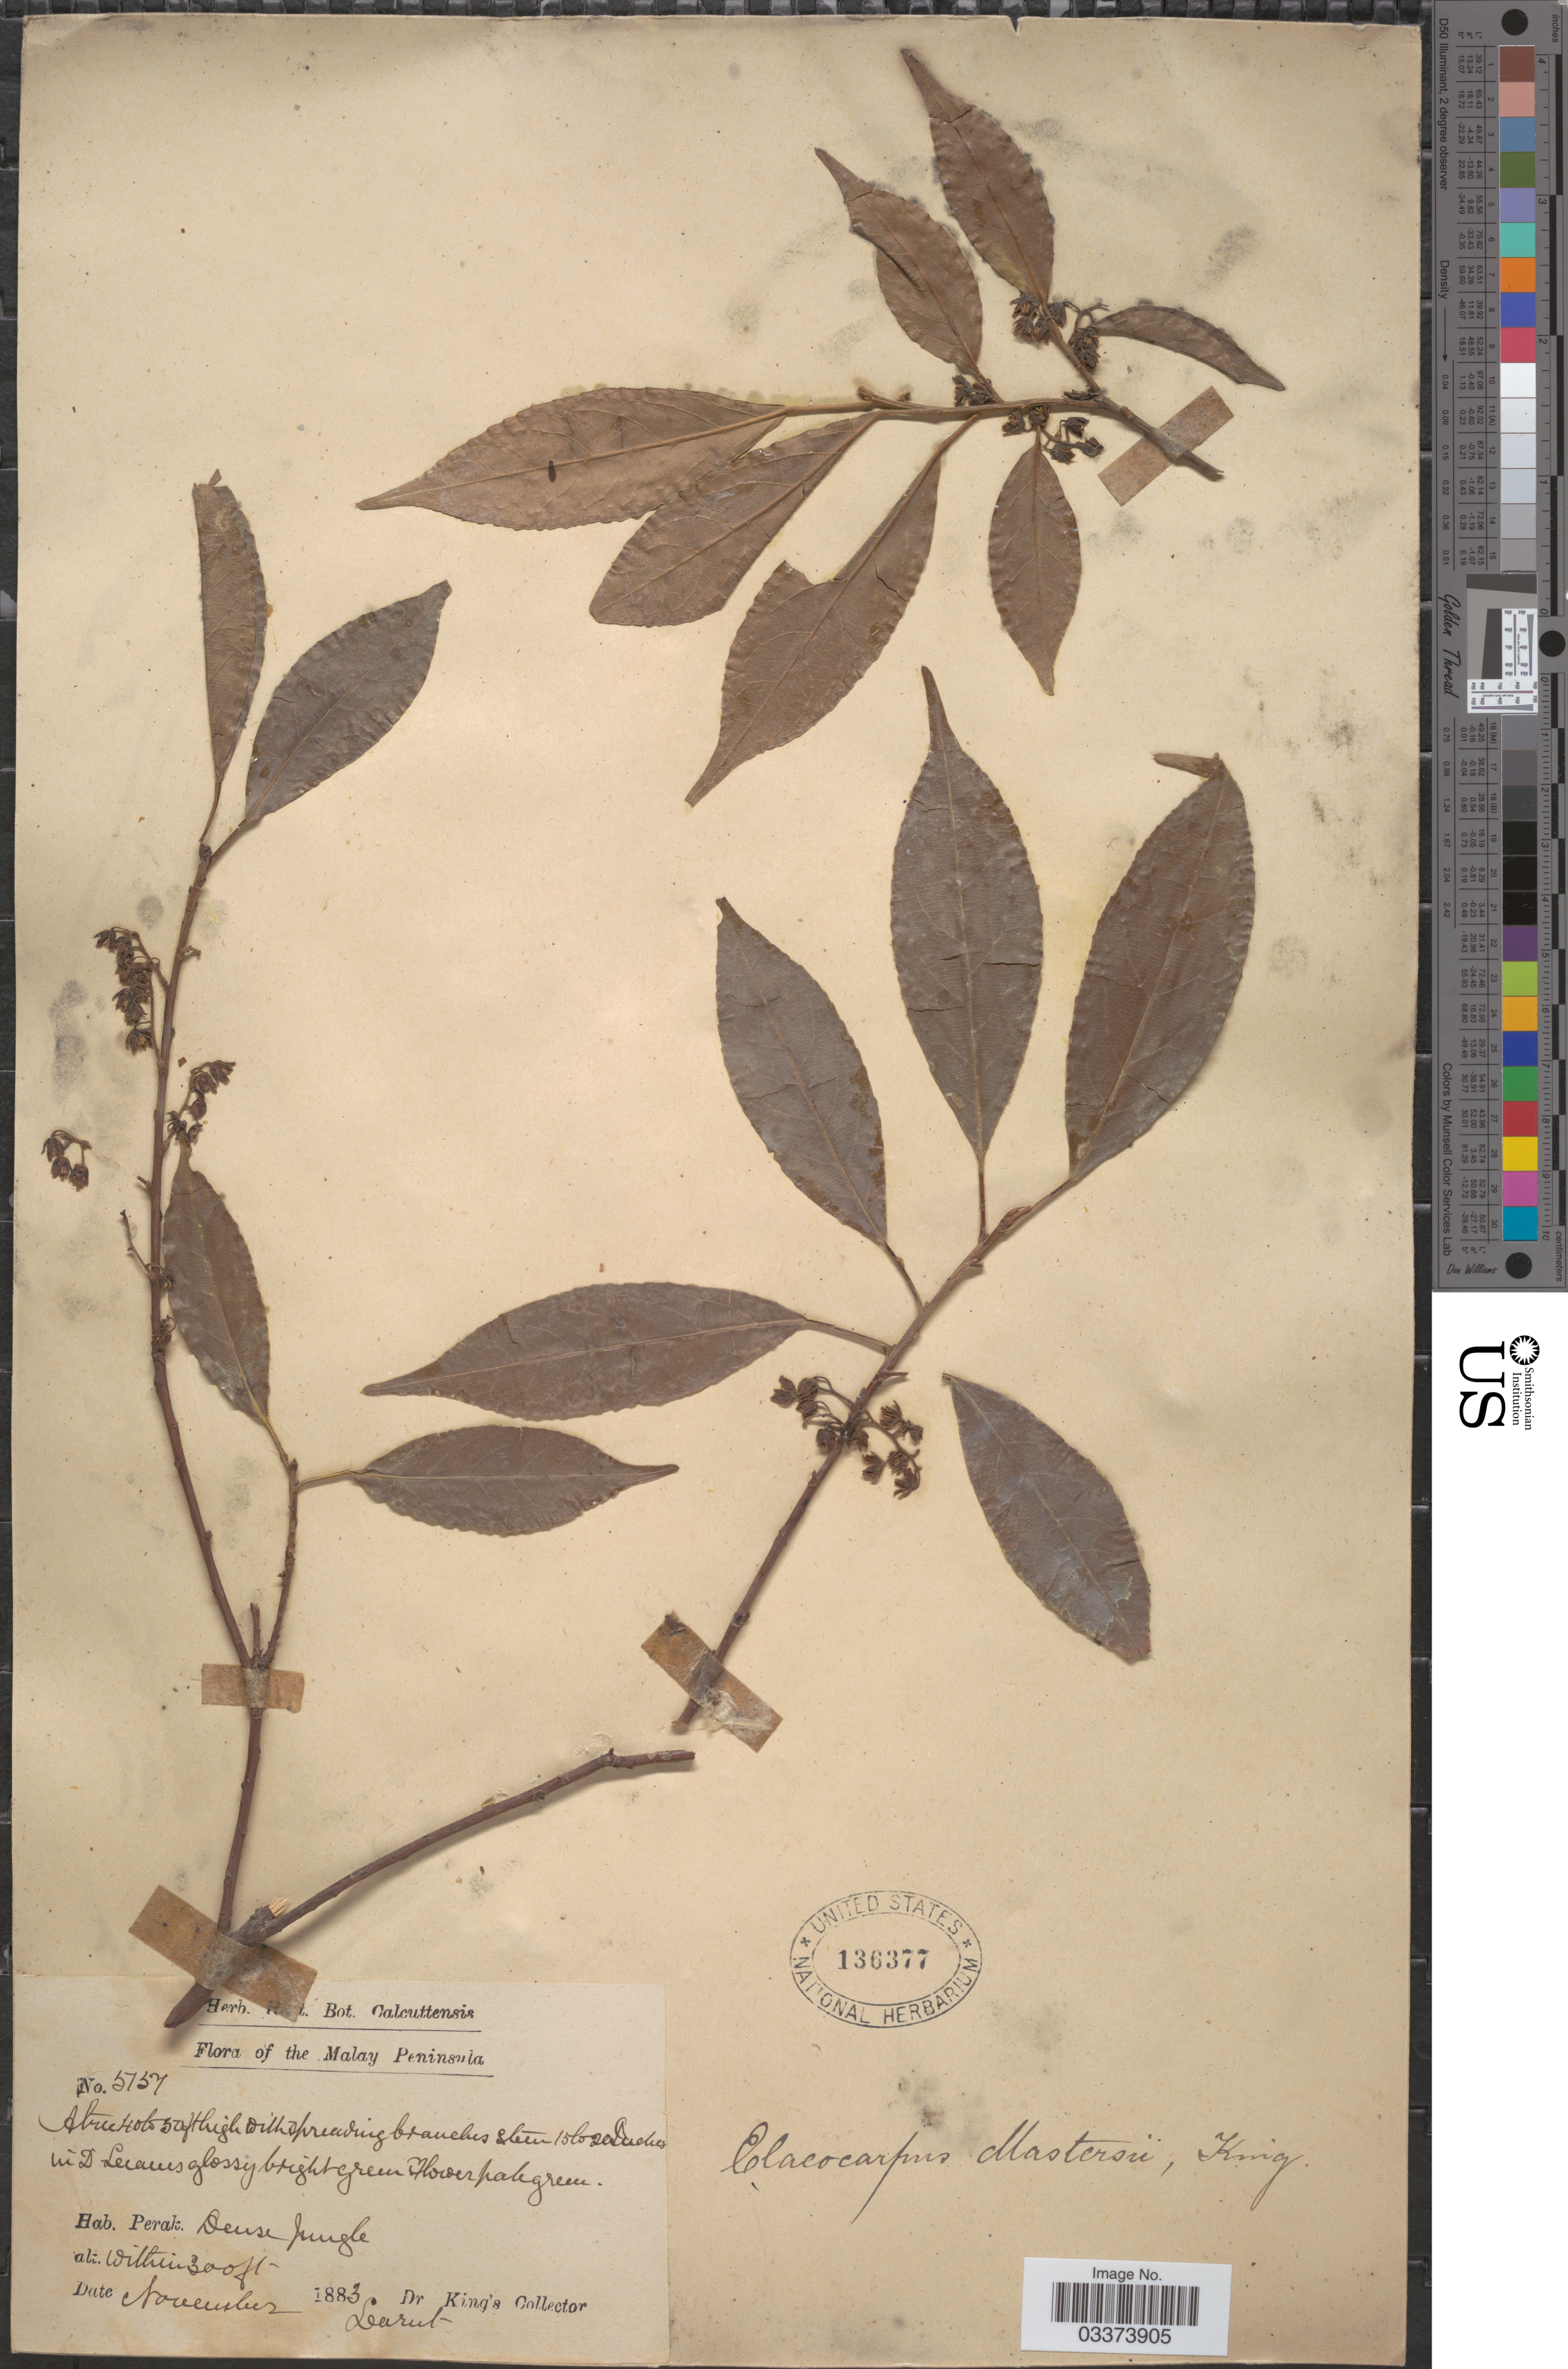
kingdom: Plantae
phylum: Tracheophyta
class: Magnoliopsida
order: Oxalidales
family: Elaeocarpaceae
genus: Elaeocarpus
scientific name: Elaeocarpus mastersii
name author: King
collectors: Dr. King's collector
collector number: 5157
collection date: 1883-11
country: Malaysia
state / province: Perak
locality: The Malay Peninsula.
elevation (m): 91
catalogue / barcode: US 136377